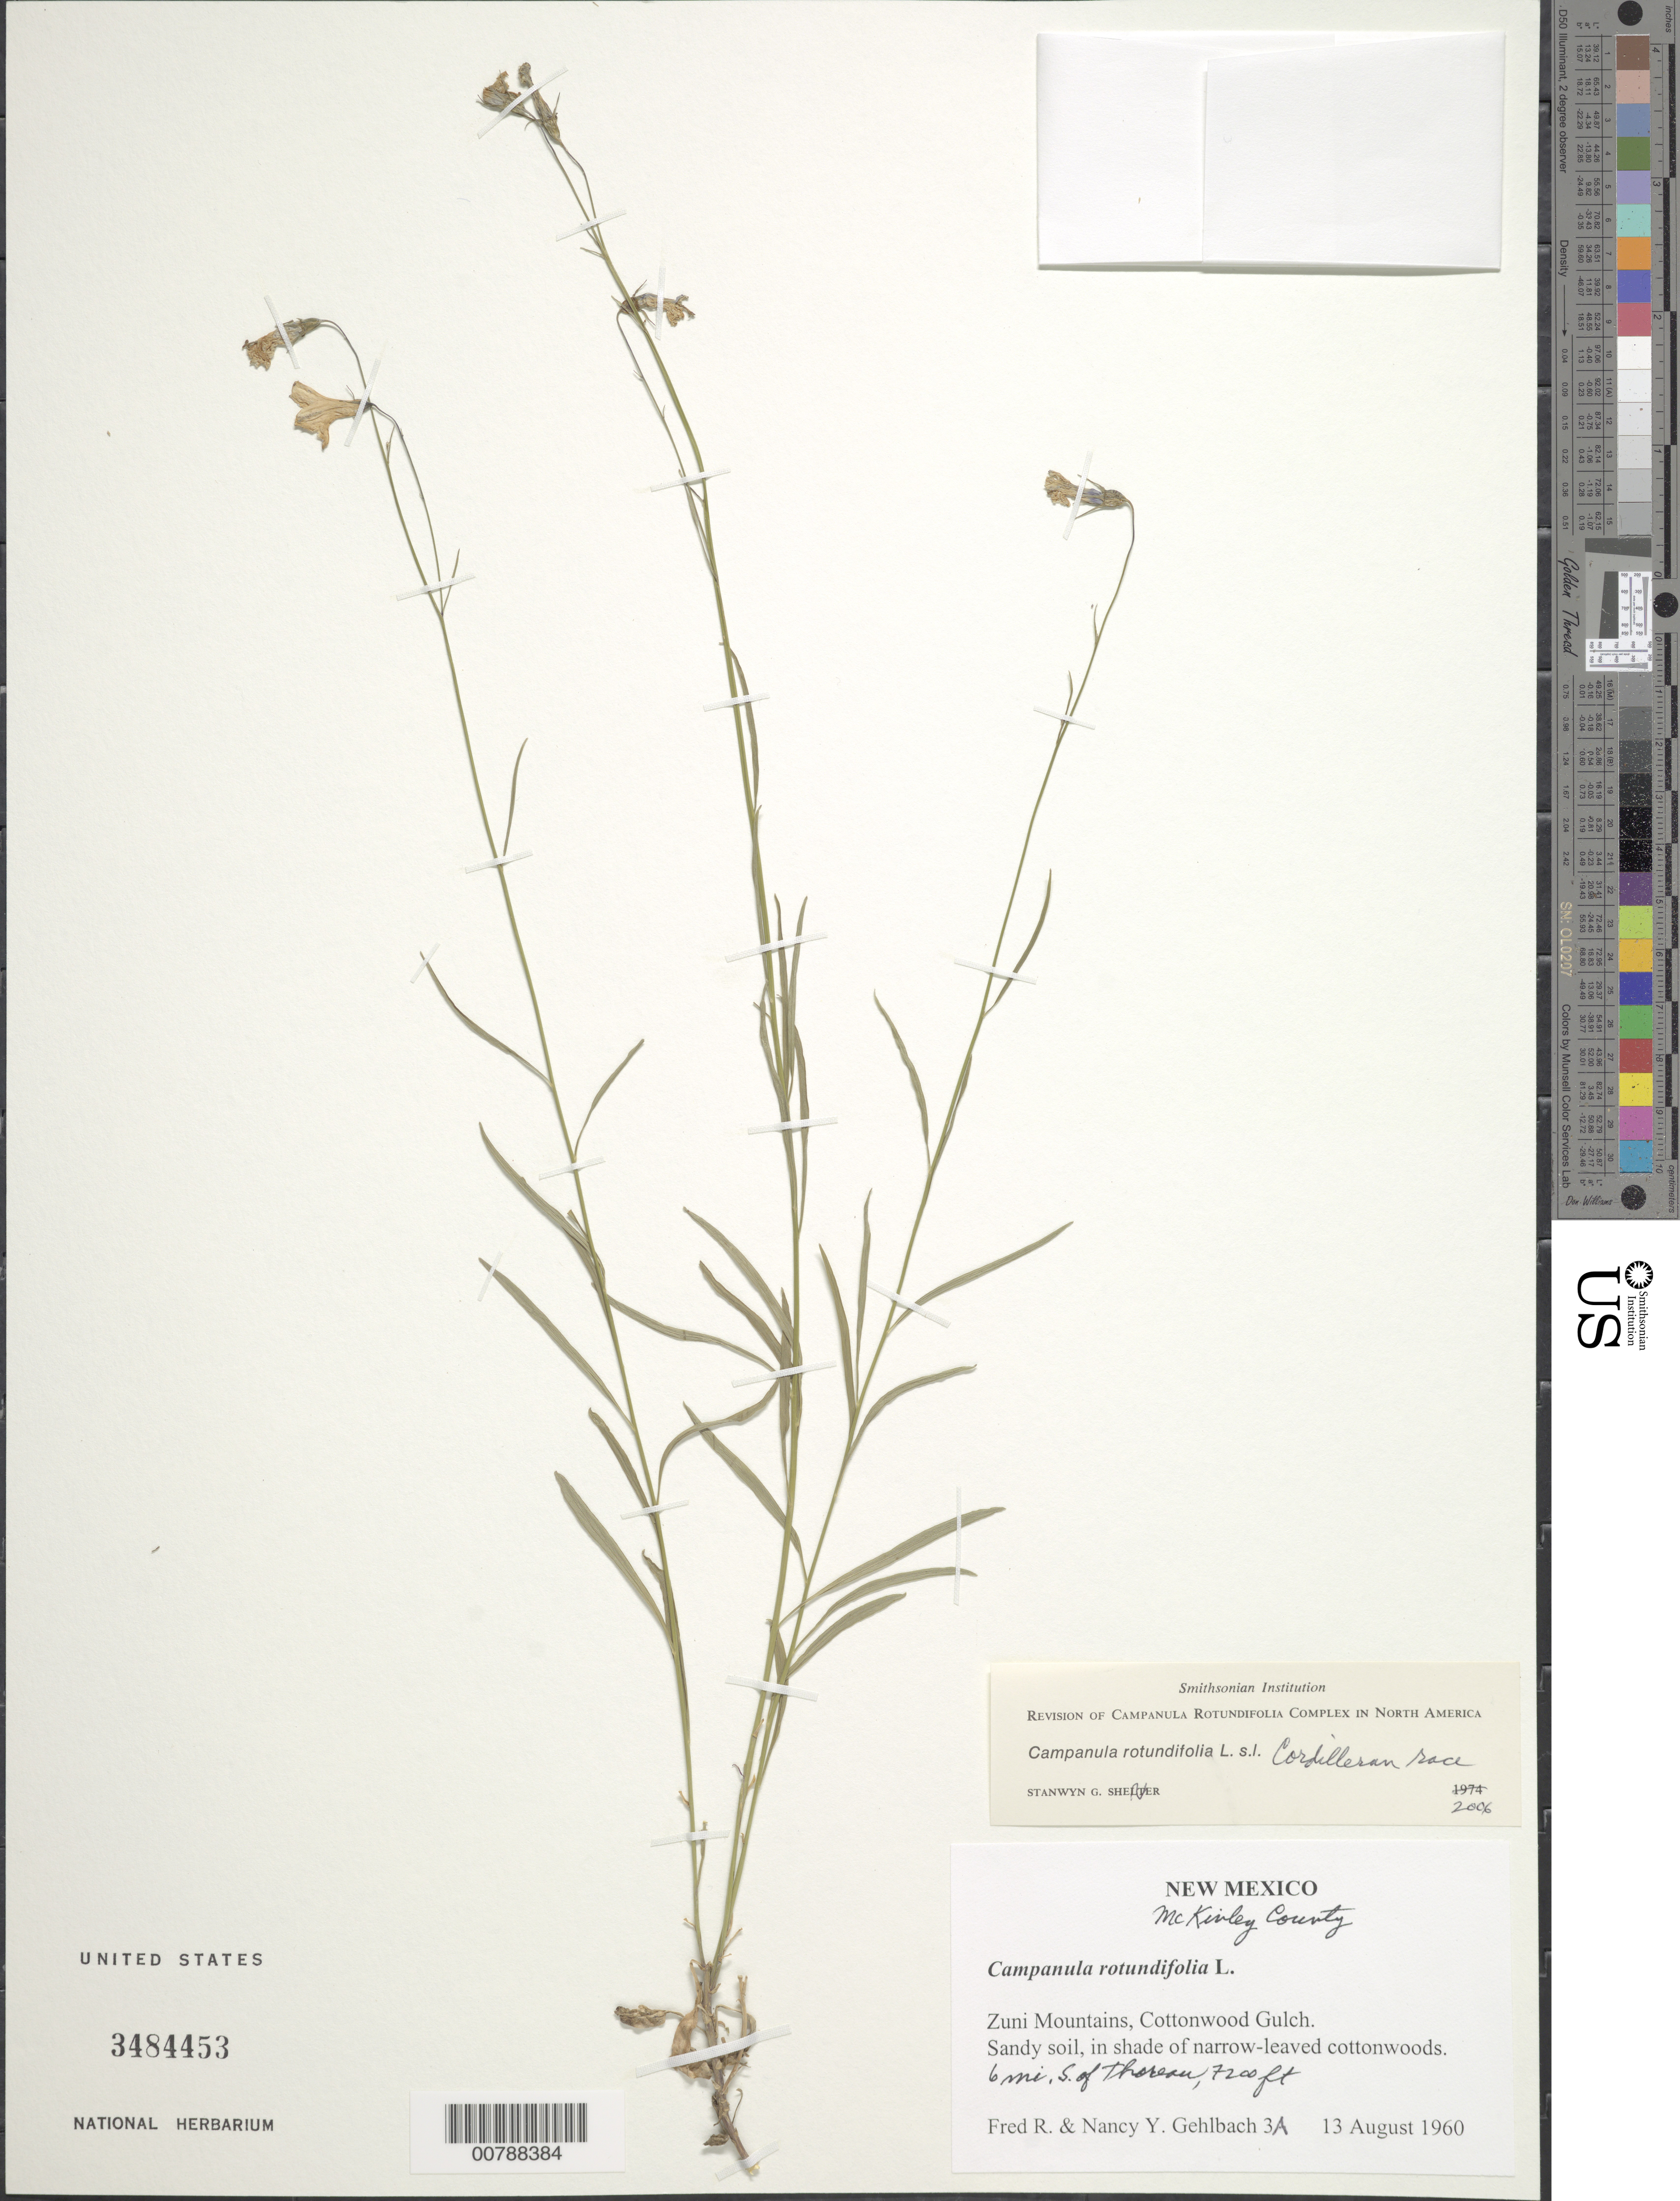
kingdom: Plantae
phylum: Tracheophyta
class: Magnoliopsida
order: Asterales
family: Campanulaceae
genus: Campanula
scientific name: Campanula rotundifolia L. Cordilleran race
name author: L.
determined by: Shetler, Stanwyn G., (US), NMNH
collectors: F. R. Gehlbach & N. Y. Gehlbach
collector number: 3A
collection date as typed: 13 August 1960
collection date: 1960-08-13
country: United States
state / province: New Mexico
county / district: McKinley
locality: Zuni Mountains, Cottonwood Gulch. 6 mi. S of Thoreau.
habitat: Sandy soil, in shade of narrow-leaved cottonwoods.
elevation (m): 2195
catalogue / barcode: US 3484453